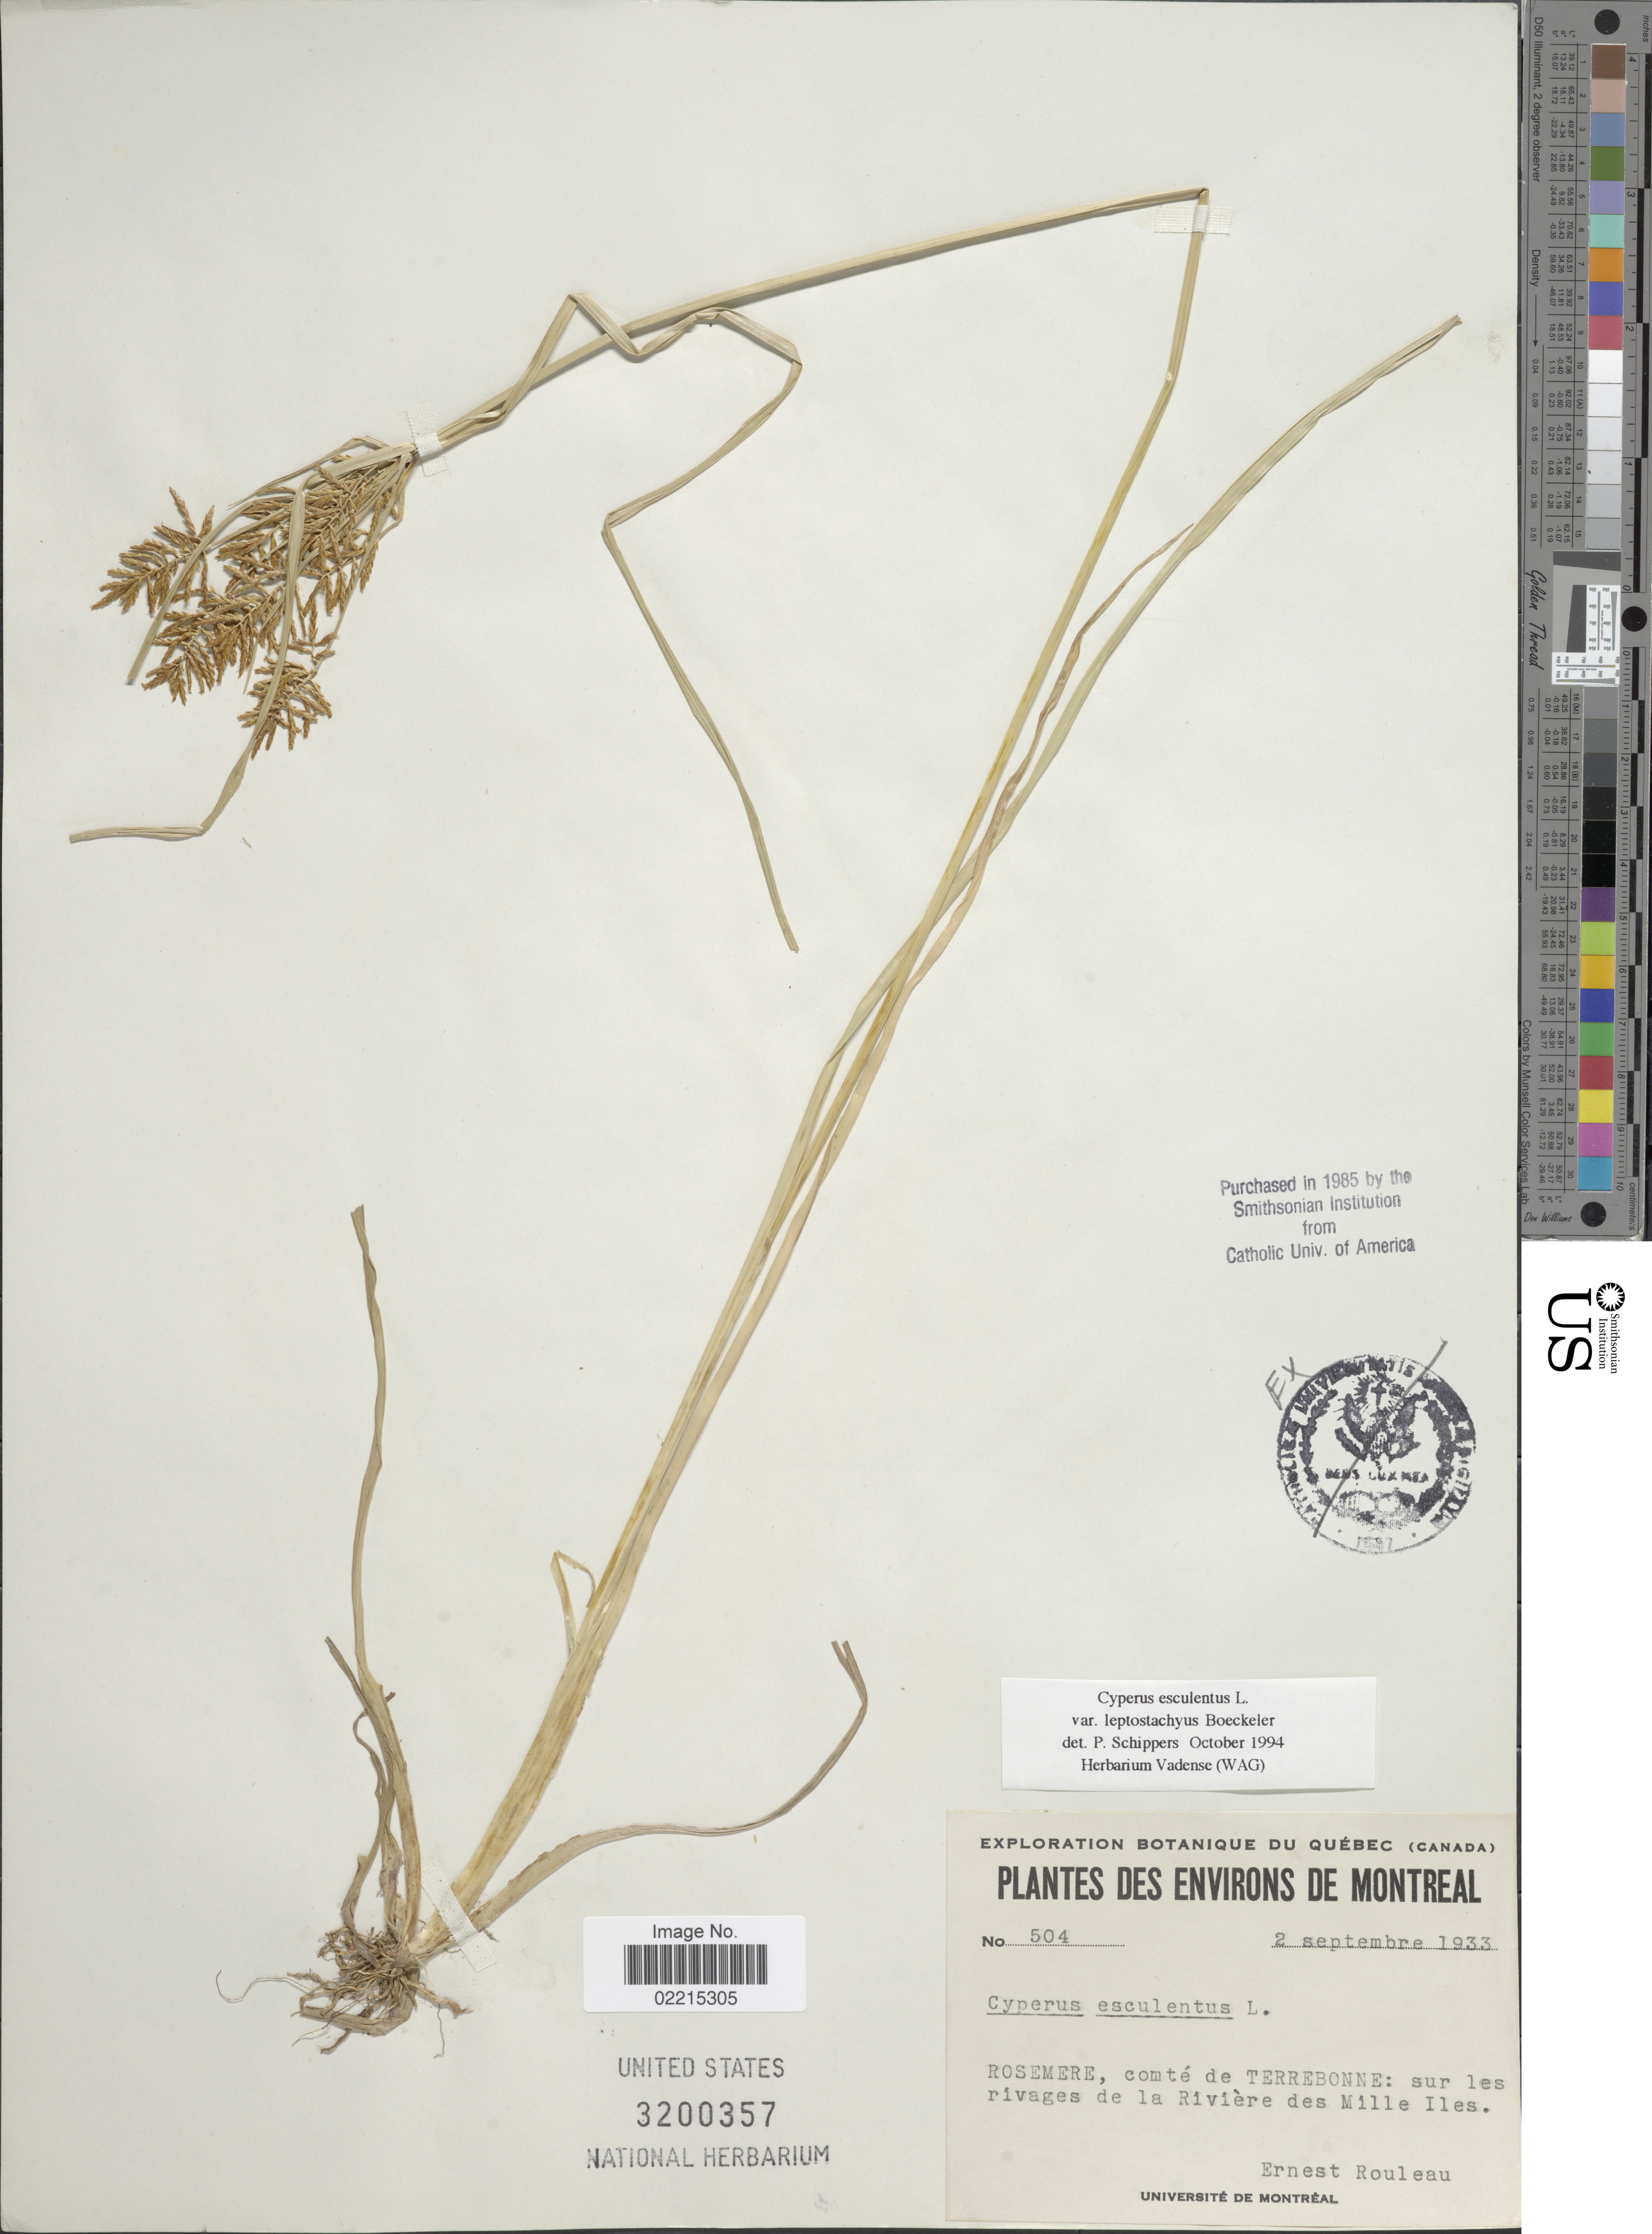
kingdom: Plantae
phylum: Tracheophyta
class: Liliopsida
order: Poales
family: Cyperaceae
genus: Cyperus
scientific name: Cyperus esculentus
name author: L.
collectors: J. Rouleau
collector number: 504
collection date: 1933-09-02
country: Canada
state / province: Quebec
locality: Montreal, Rosemere, conte de Terrebonne: sur les rivages de la Riviere des Mille Iles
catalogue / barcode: US 3200357